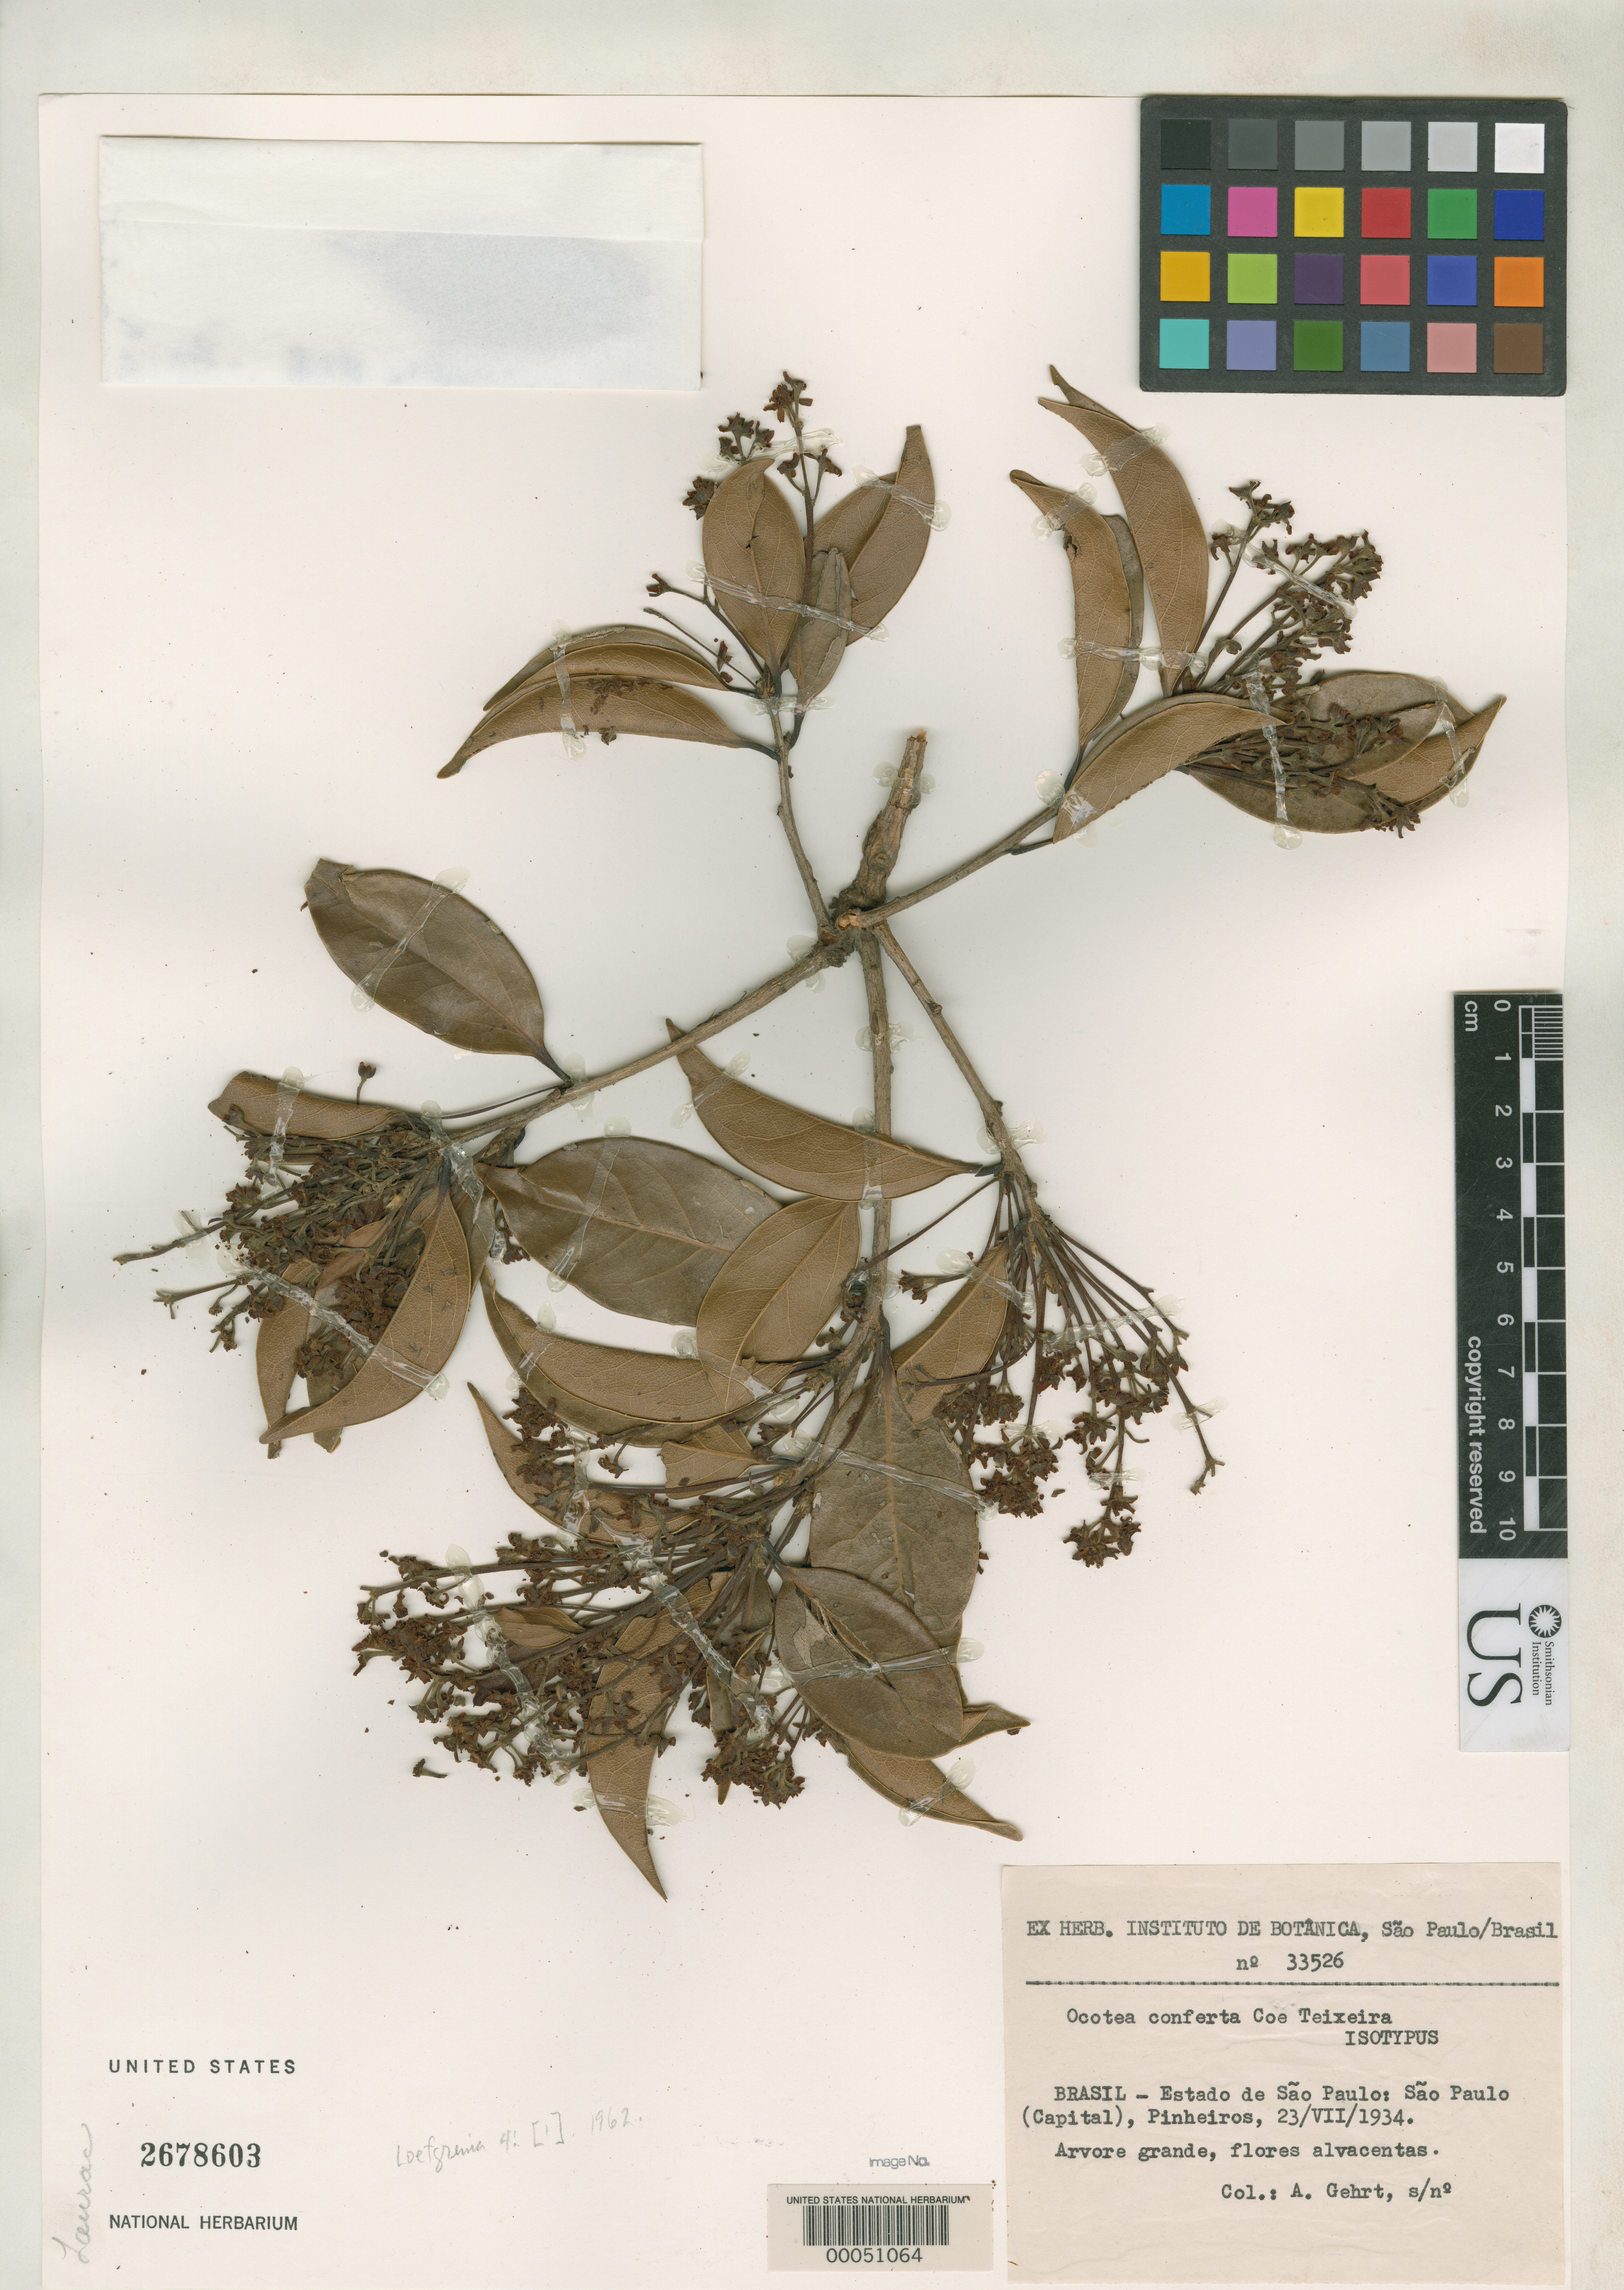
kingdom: Plantae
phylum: Tracheophyta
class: Magnoliopsida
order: Laurales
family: Lauraceae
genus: Ocotea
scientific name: Ocotea conferta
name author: Coe-Teix.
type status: Isotype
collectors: A. Gehrt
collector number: Herb. Sao Paulo 33526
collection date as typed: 23 Jul 1934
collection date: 1934-07-23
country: Brazil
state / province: São Paulo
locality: Sao Paulo, Pinheiros.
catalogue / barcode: US 2678603